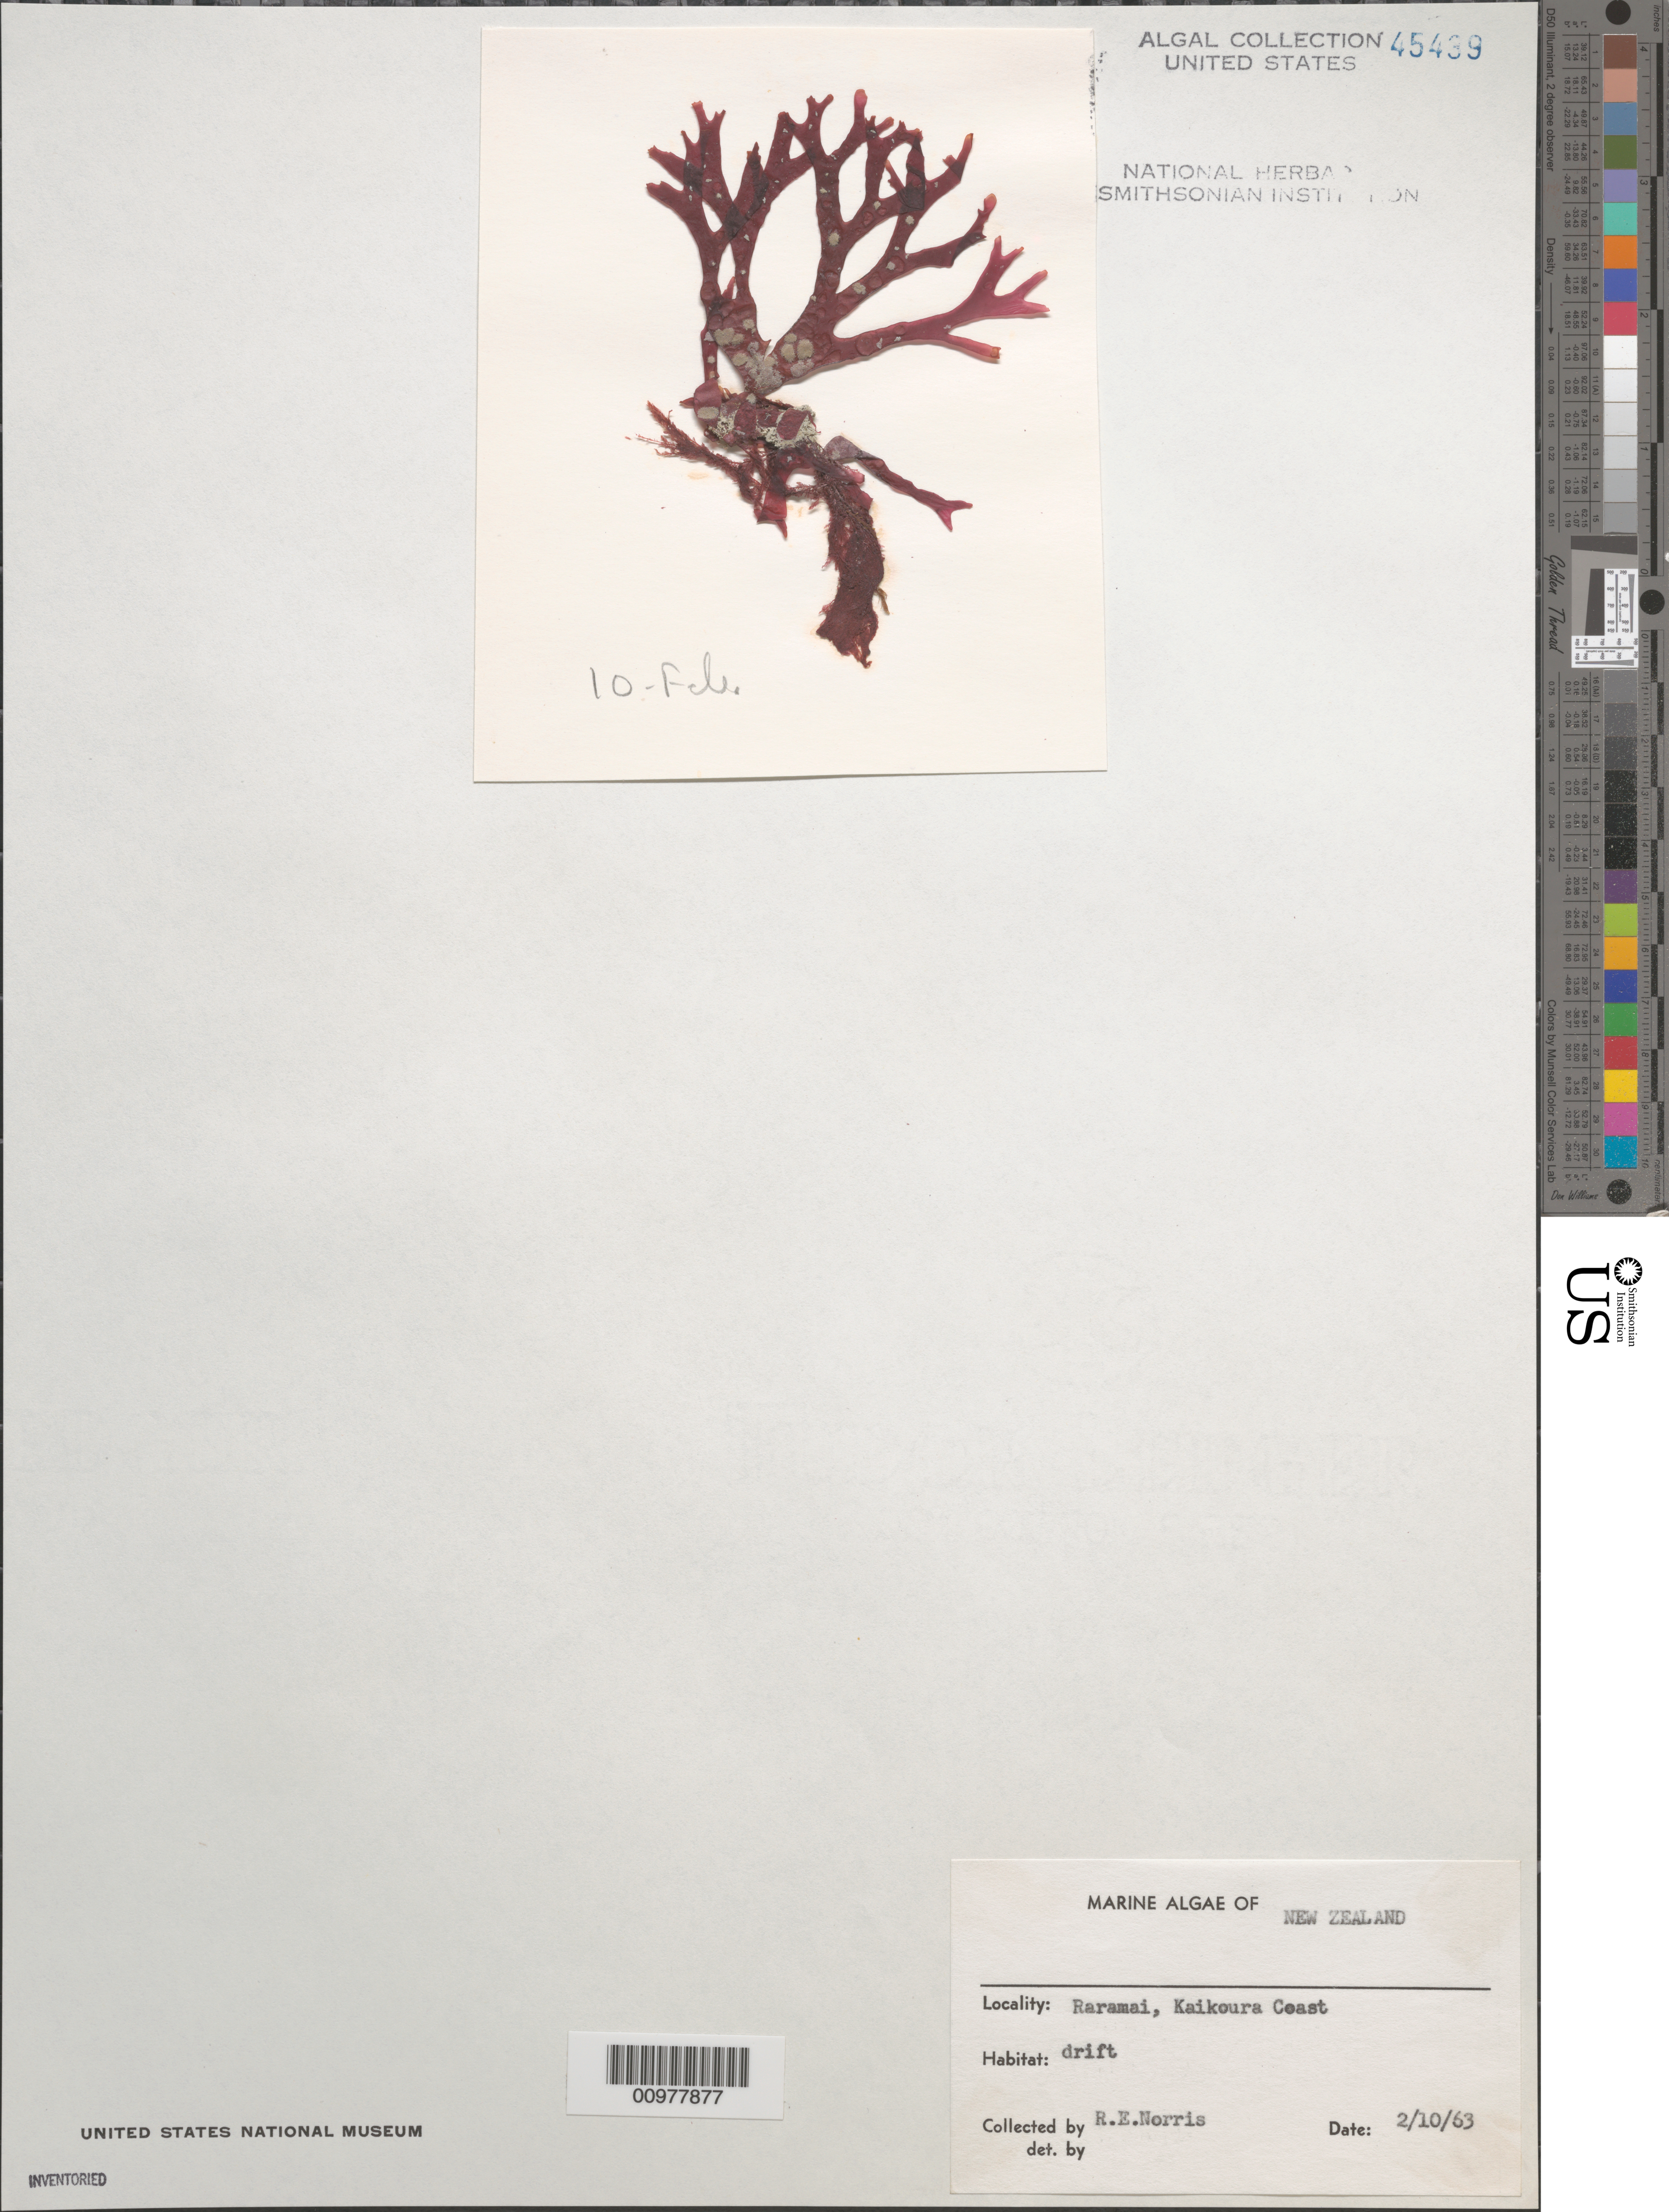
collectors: R. E. Norris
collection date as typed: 10 Feb 1963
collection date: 1963-02-10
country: New Zealand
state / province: Canterbury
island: South Island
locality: Raramai, Kaikoura coast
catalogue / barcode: US 45439